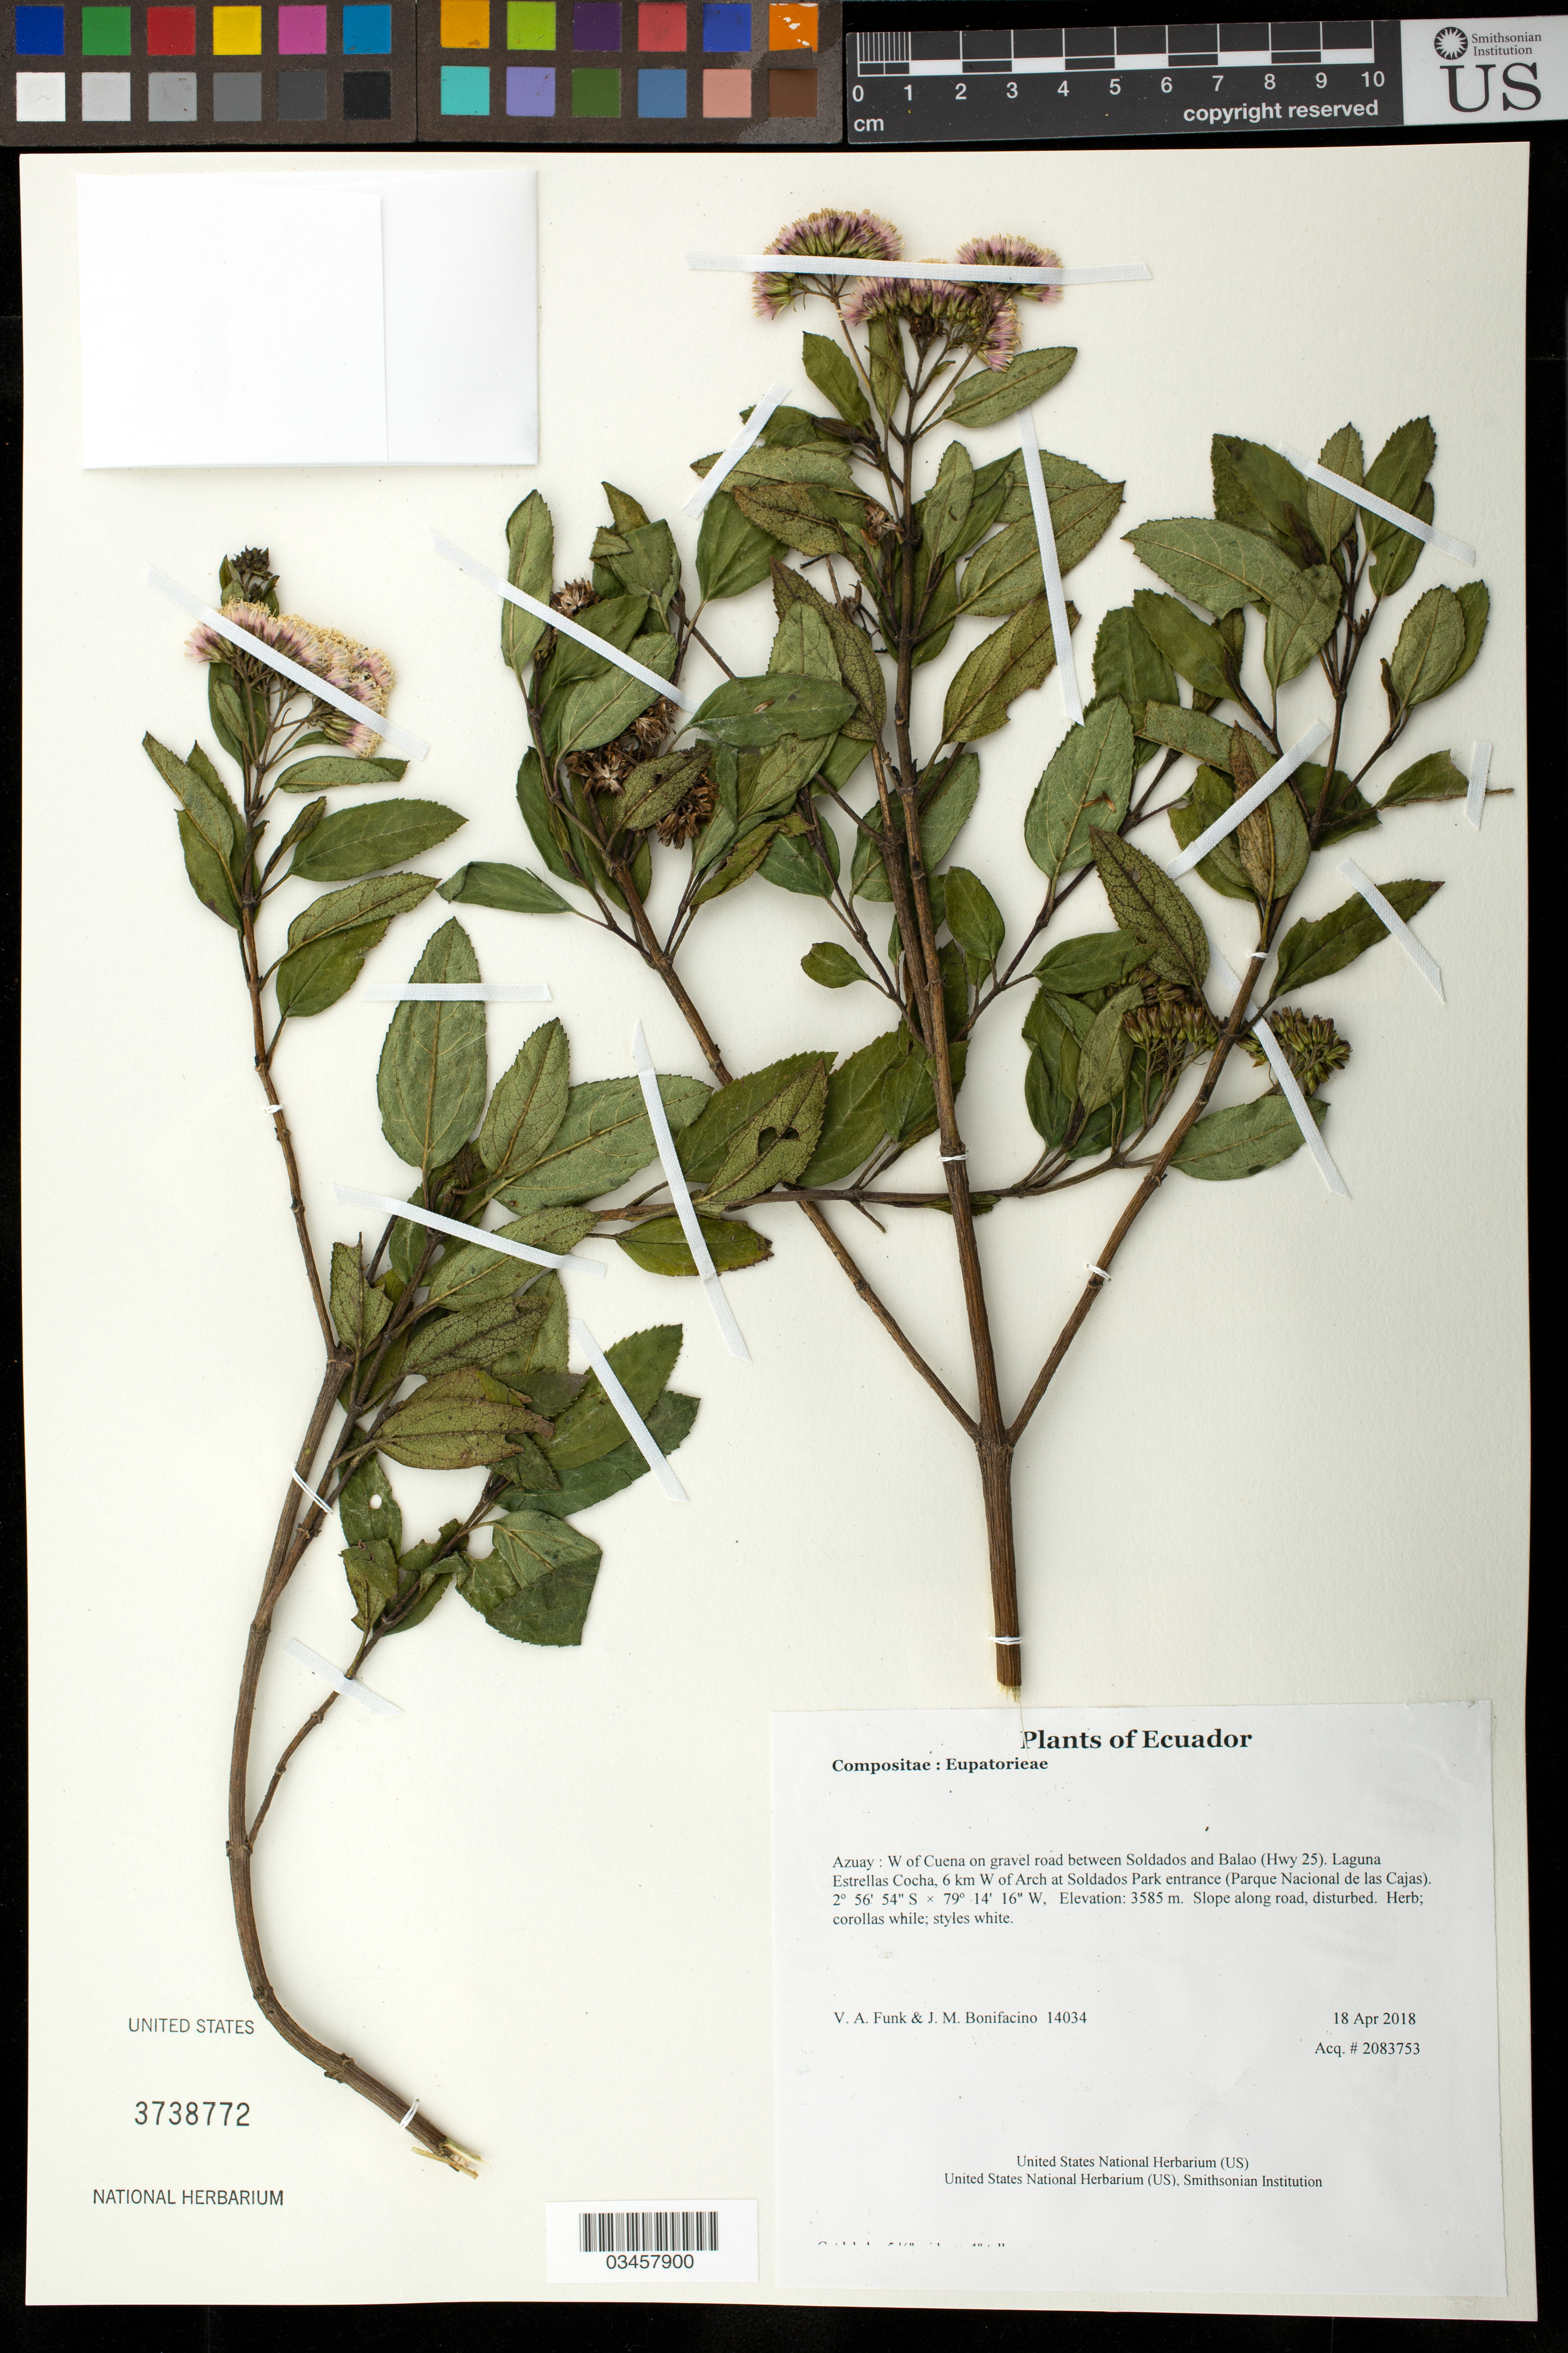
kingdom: Plantae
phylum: Tracheophyta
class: Magnoliopsida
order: Asterales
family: Asteraceae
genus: Ageratina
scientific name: Ageratina sp.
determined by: Ávila C., Fabio Andrés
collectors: V. Funk & M. Bonifacino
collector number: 14034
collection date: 2018-04-18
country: Ecuador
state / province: Azuay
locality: W of Cuena on gravel road between Soldados and Balao (Hwy 25). Laguna Estrellas Cocha, 6 km W of Arch at Soldados Park entrance (Parque Nacional de las Cajas).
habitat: Slope along road, disturbed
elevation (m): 3585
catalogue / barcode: US 3738772